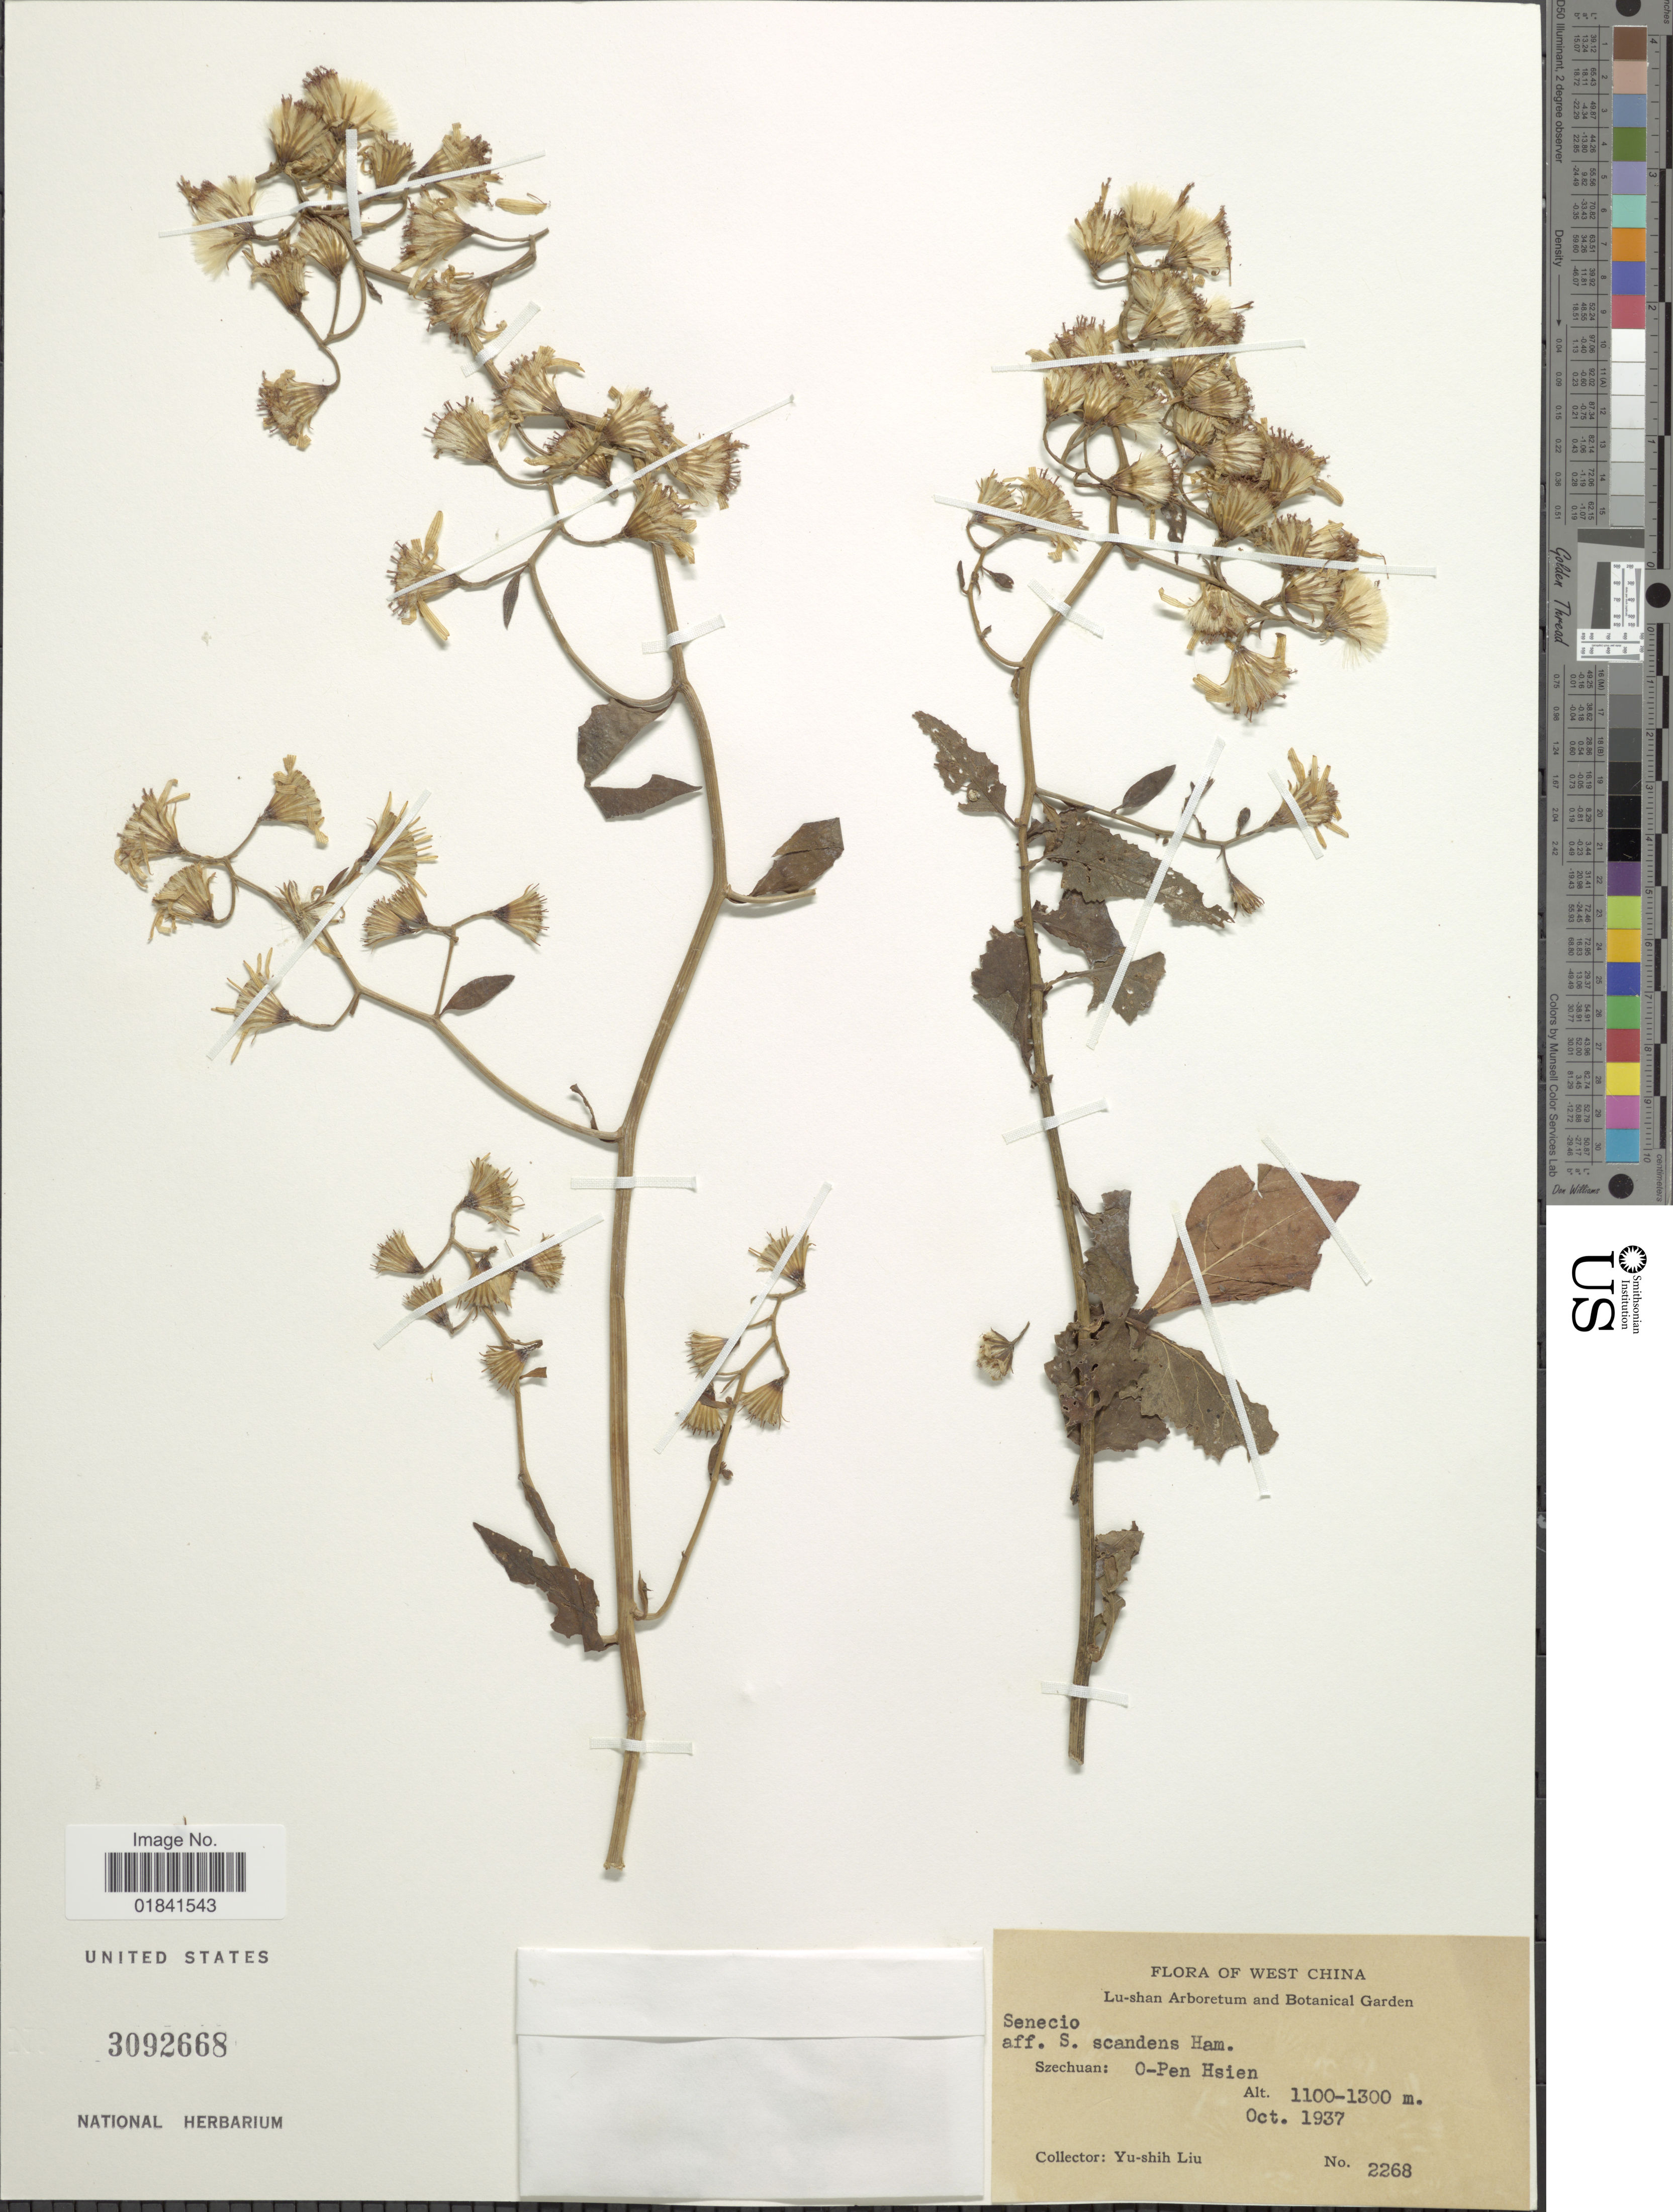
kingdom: Plantae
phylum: Tracheophyta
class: Magnoliopsida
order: Asterales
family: Asteraceae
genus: Senecio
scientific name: Senecio scandens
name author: Buch.-Ham. ex D. Don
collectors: Y.-S. Liu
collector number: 2268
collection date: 1937-10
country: China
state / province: Sichuan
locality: West China, Szechuan: O-Pen Hsien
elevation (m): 1100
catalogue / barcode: US 3092668